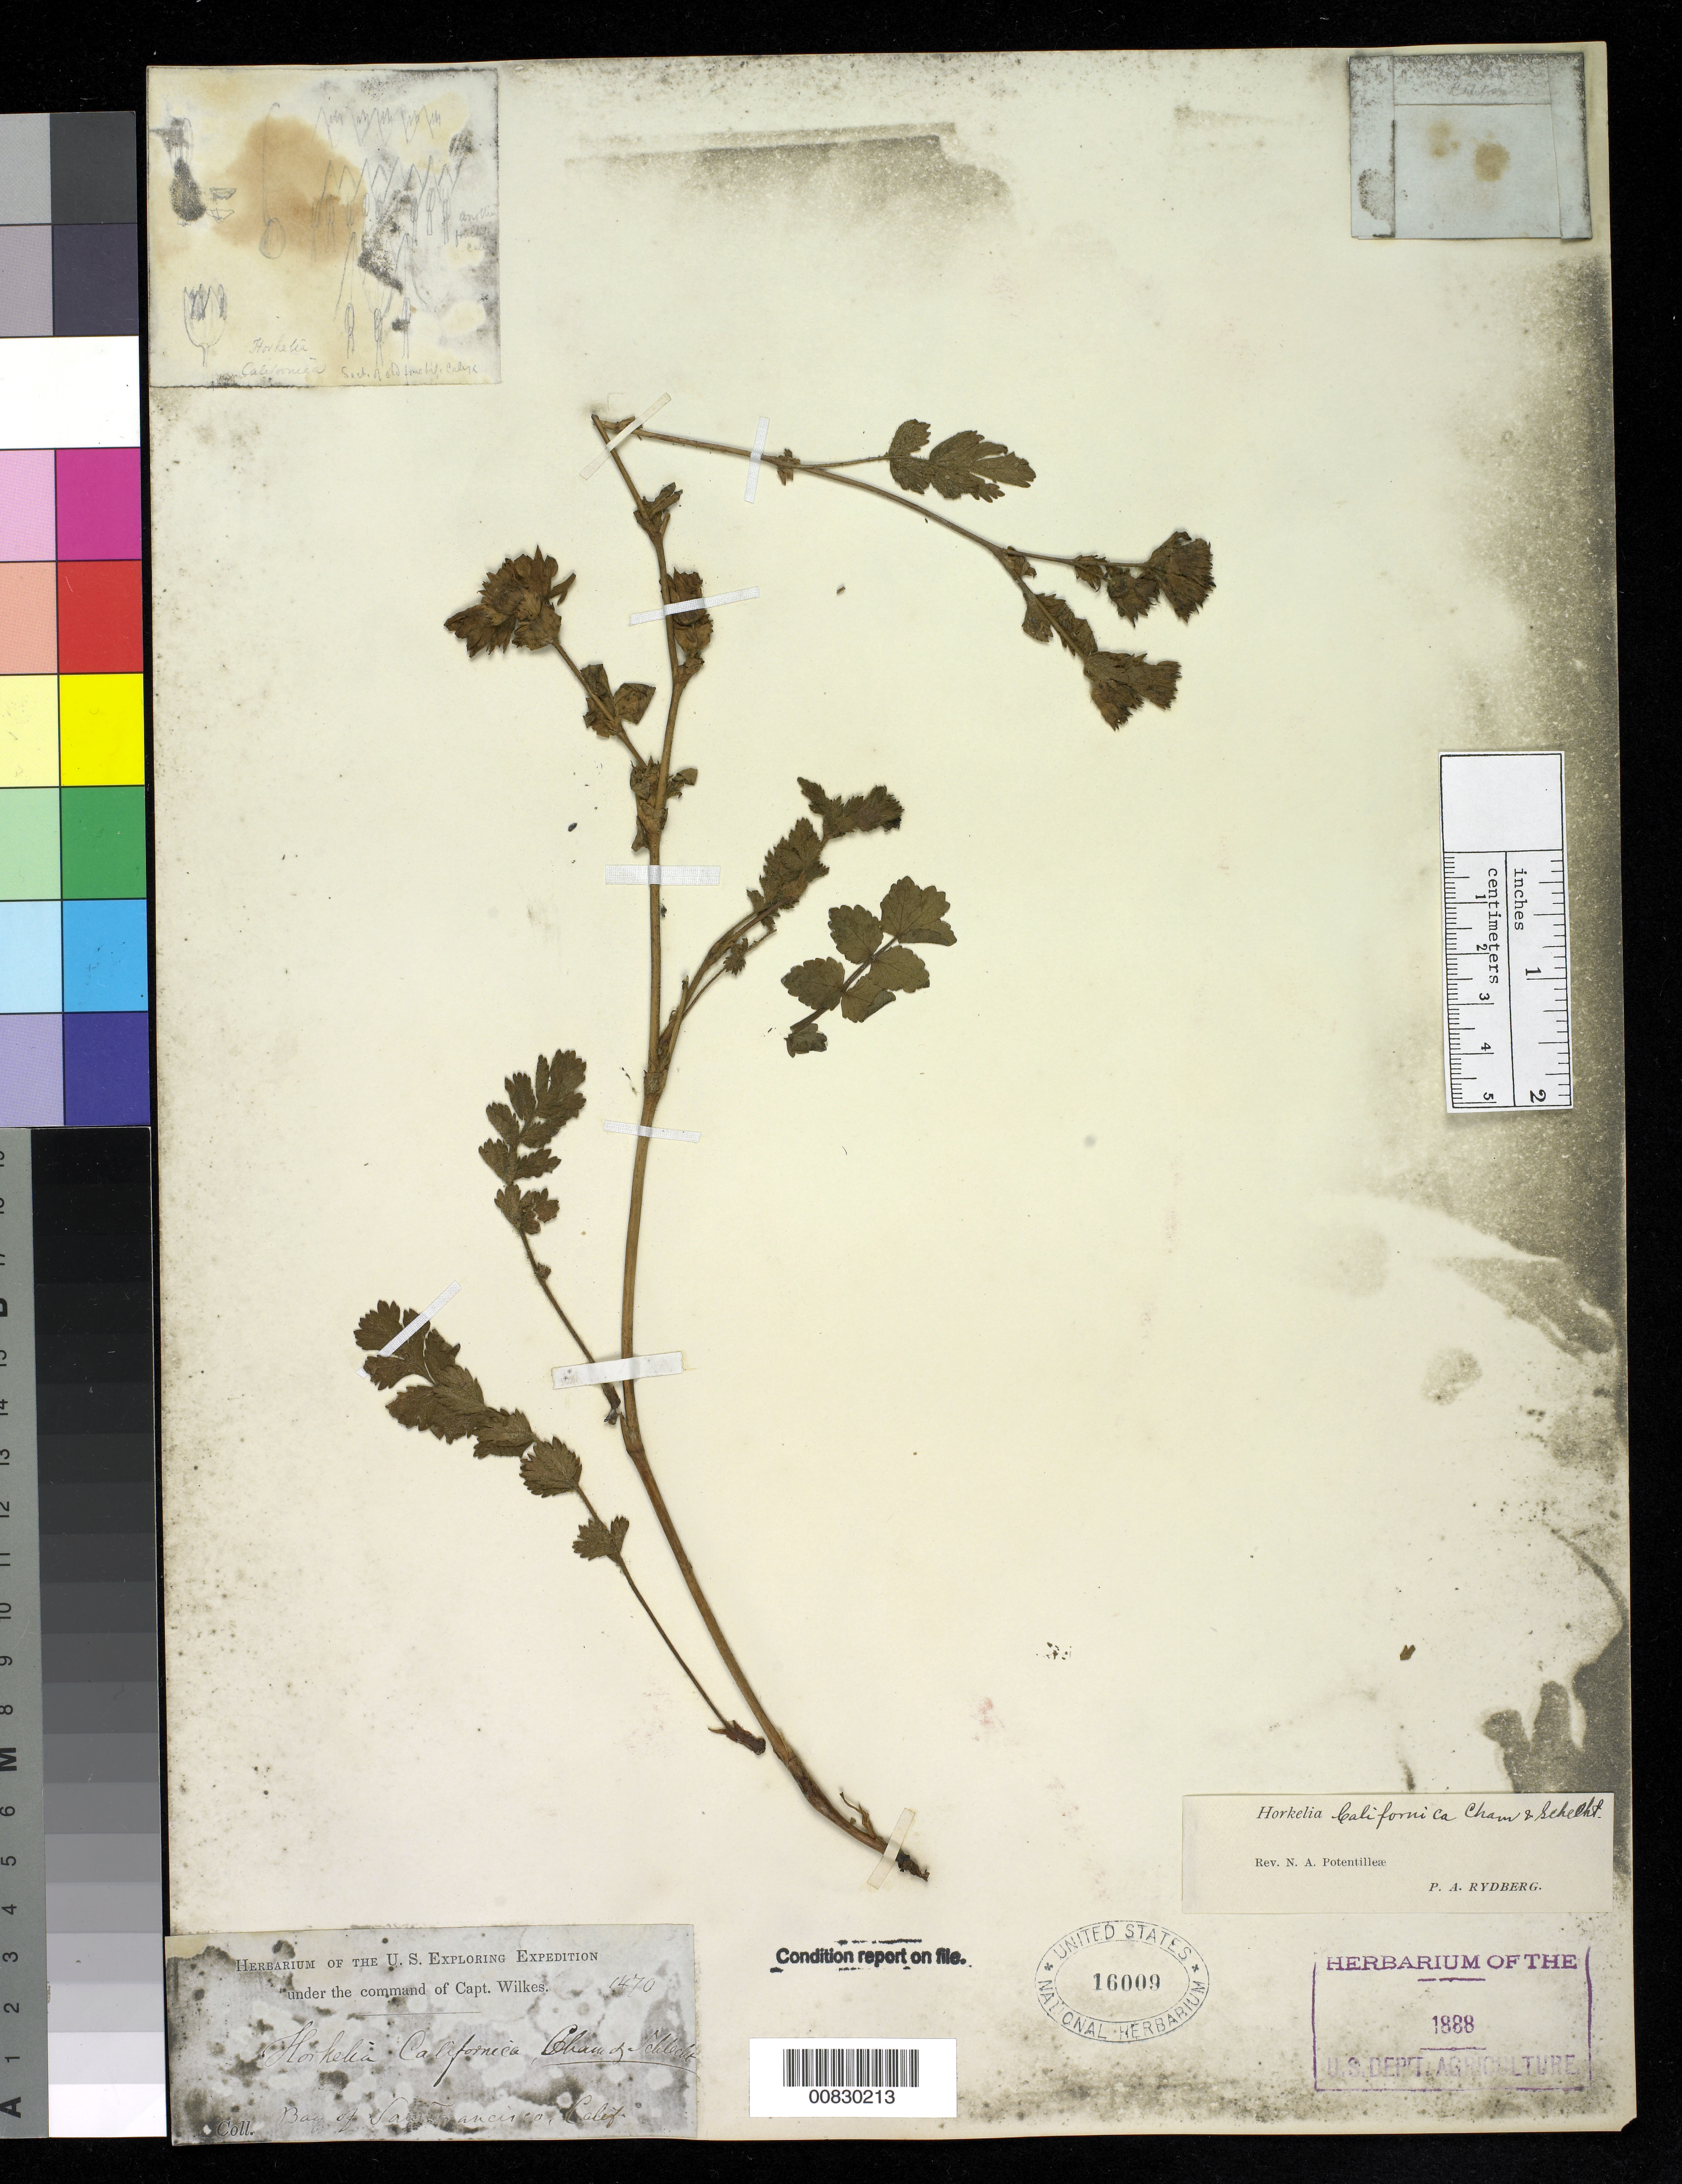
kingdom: Plantae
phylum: Tracheophyta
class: Magnoliopsida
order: Rosales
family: Rosaceae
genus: Potentilla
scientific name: Potentilla californica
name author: (Cham. & Schltdl.) Greene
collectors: Wilkes Explor. Exped.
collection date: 1838/1842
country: United States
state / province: California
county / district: San Francisco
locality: Bay of San Francisco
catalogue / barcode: US 16009